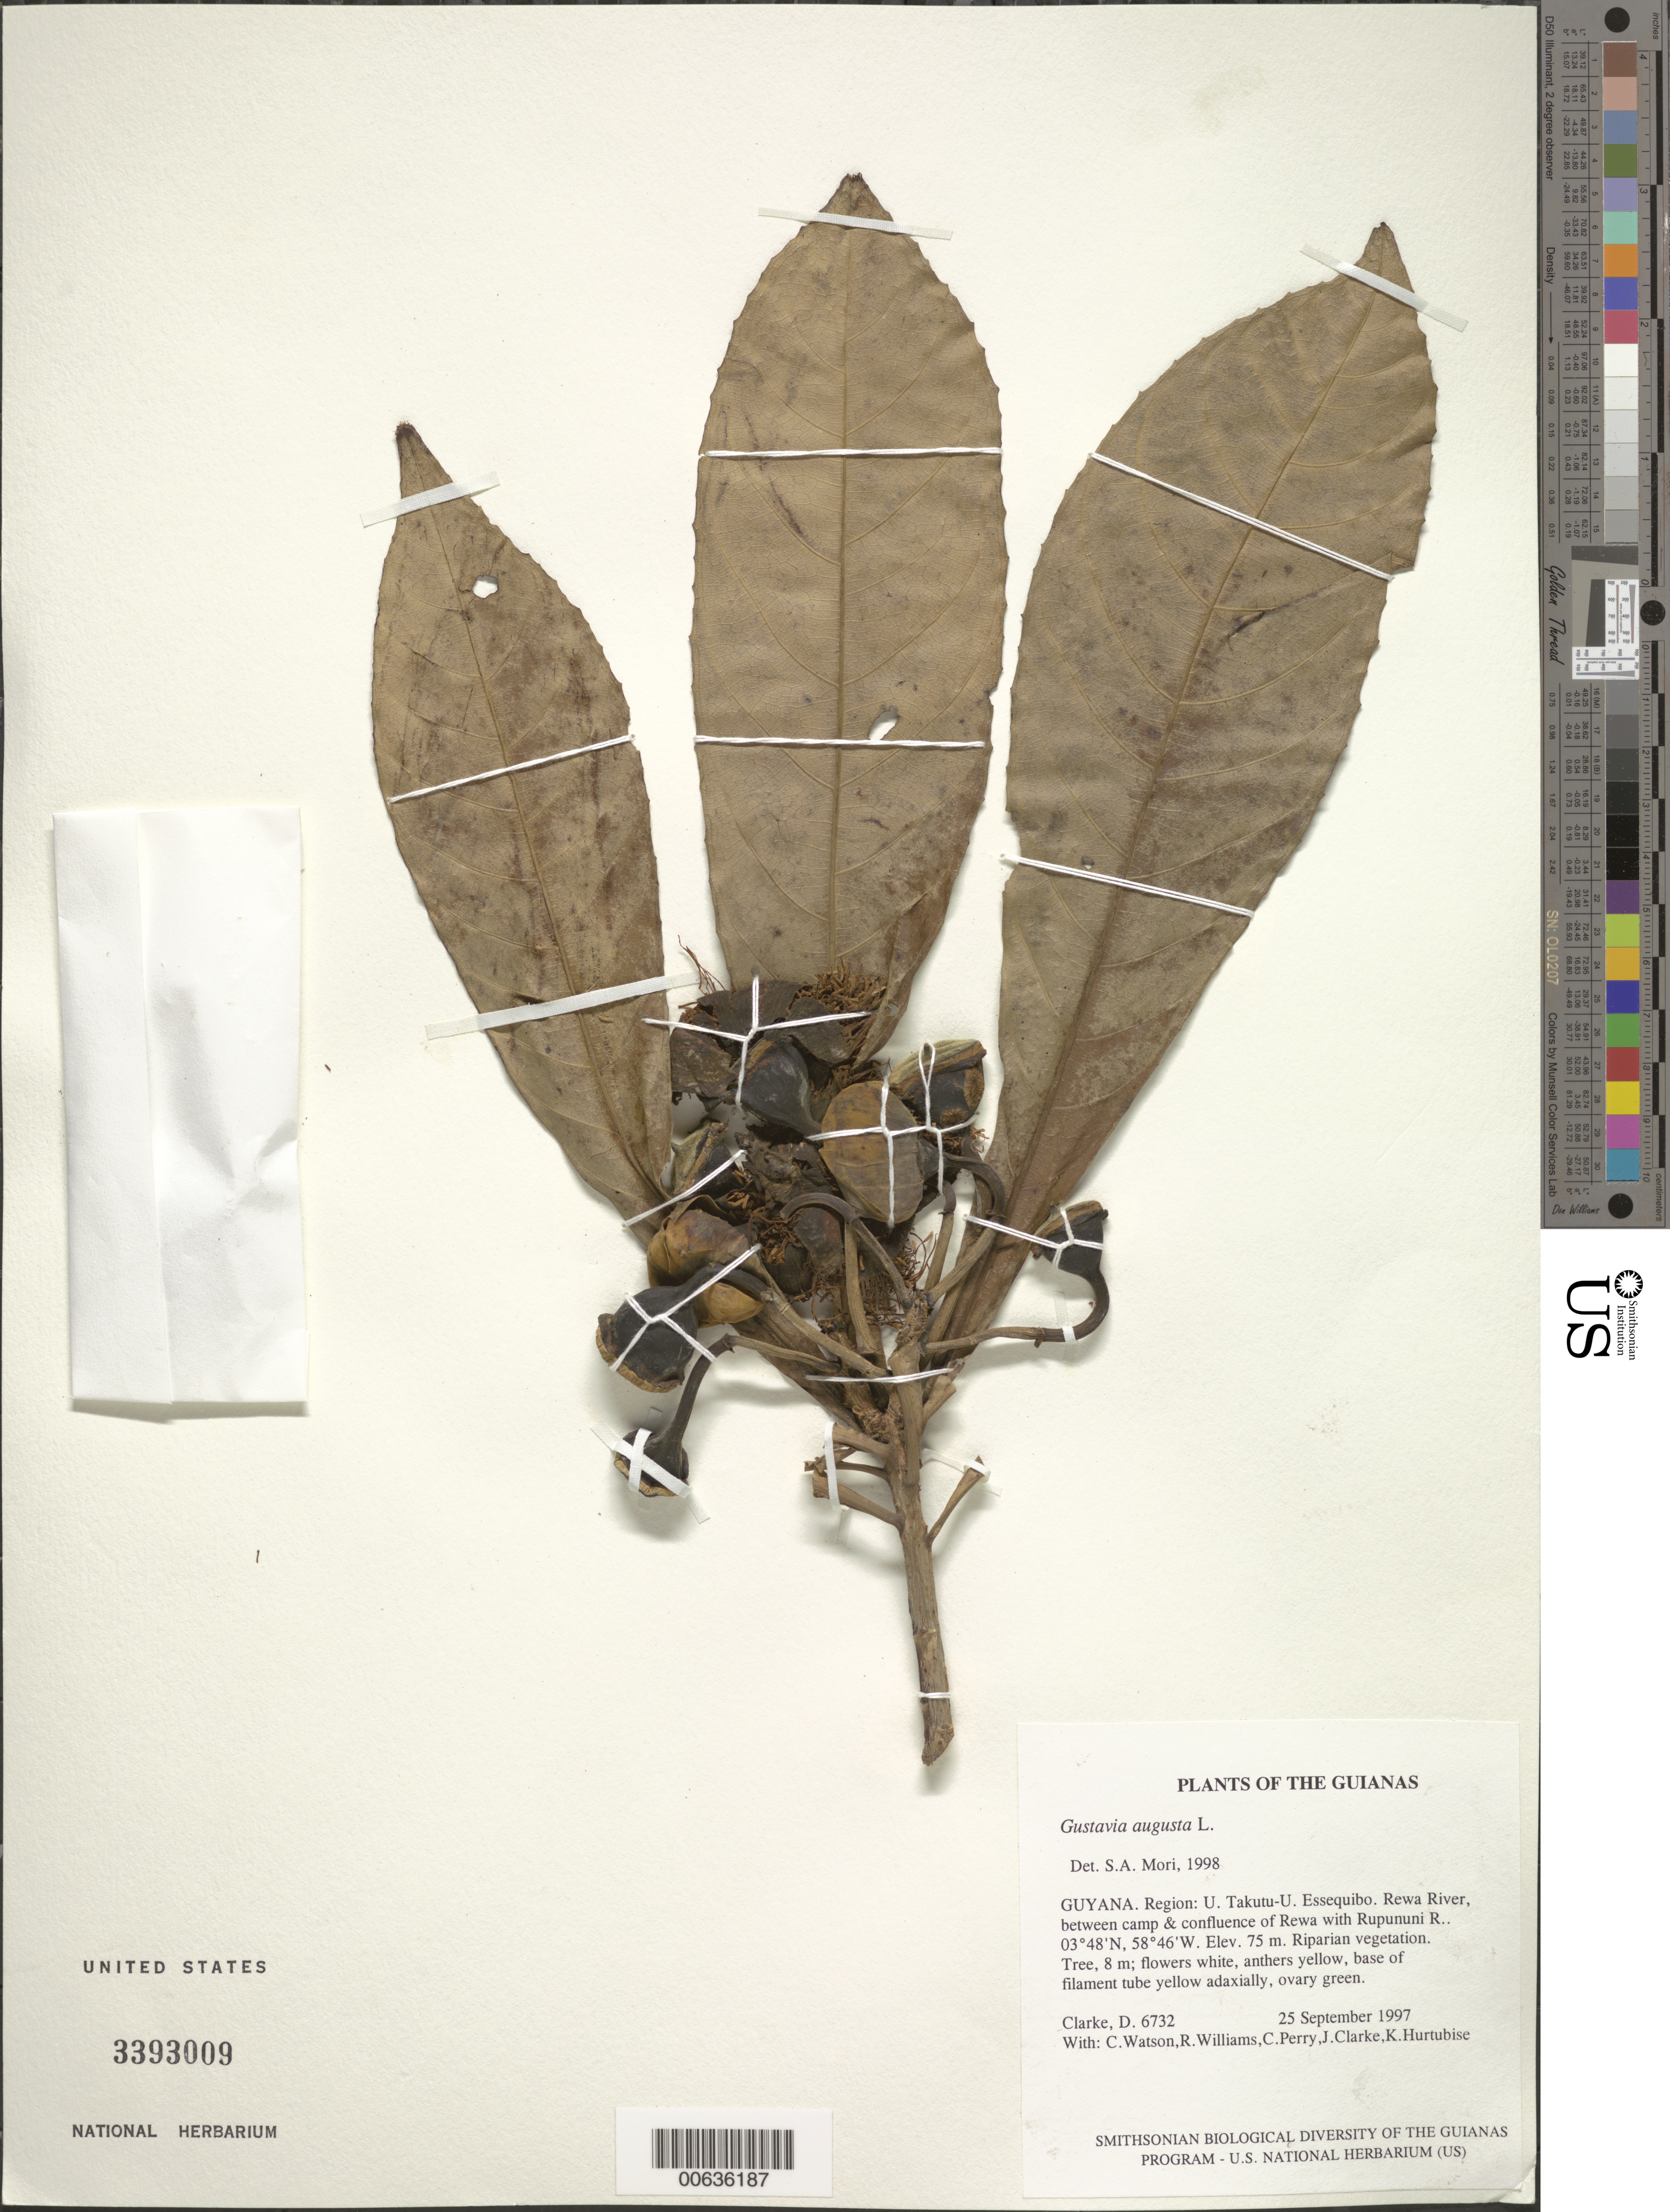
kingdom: Plantae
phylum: Tracheophyta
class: Magnoliopsida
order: Ericales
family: Lecythidaceae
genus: Gustavia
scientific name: Gustavia augusta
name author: L.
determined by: Mori, Scott A.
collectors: H. D. Clarke, C. Watson, R. Williams, C. Perry, J. Clarke & K. Hurtubise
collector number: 6732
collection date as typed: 25 September 1997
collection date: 1997-09-25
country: Guyana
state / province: U. Takutu-U. Essequibo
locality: Rewa River, between camp & confluence of Rewa with Rupununi R.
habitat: Riparian vegetation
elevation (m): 75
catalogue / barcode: US 3393009